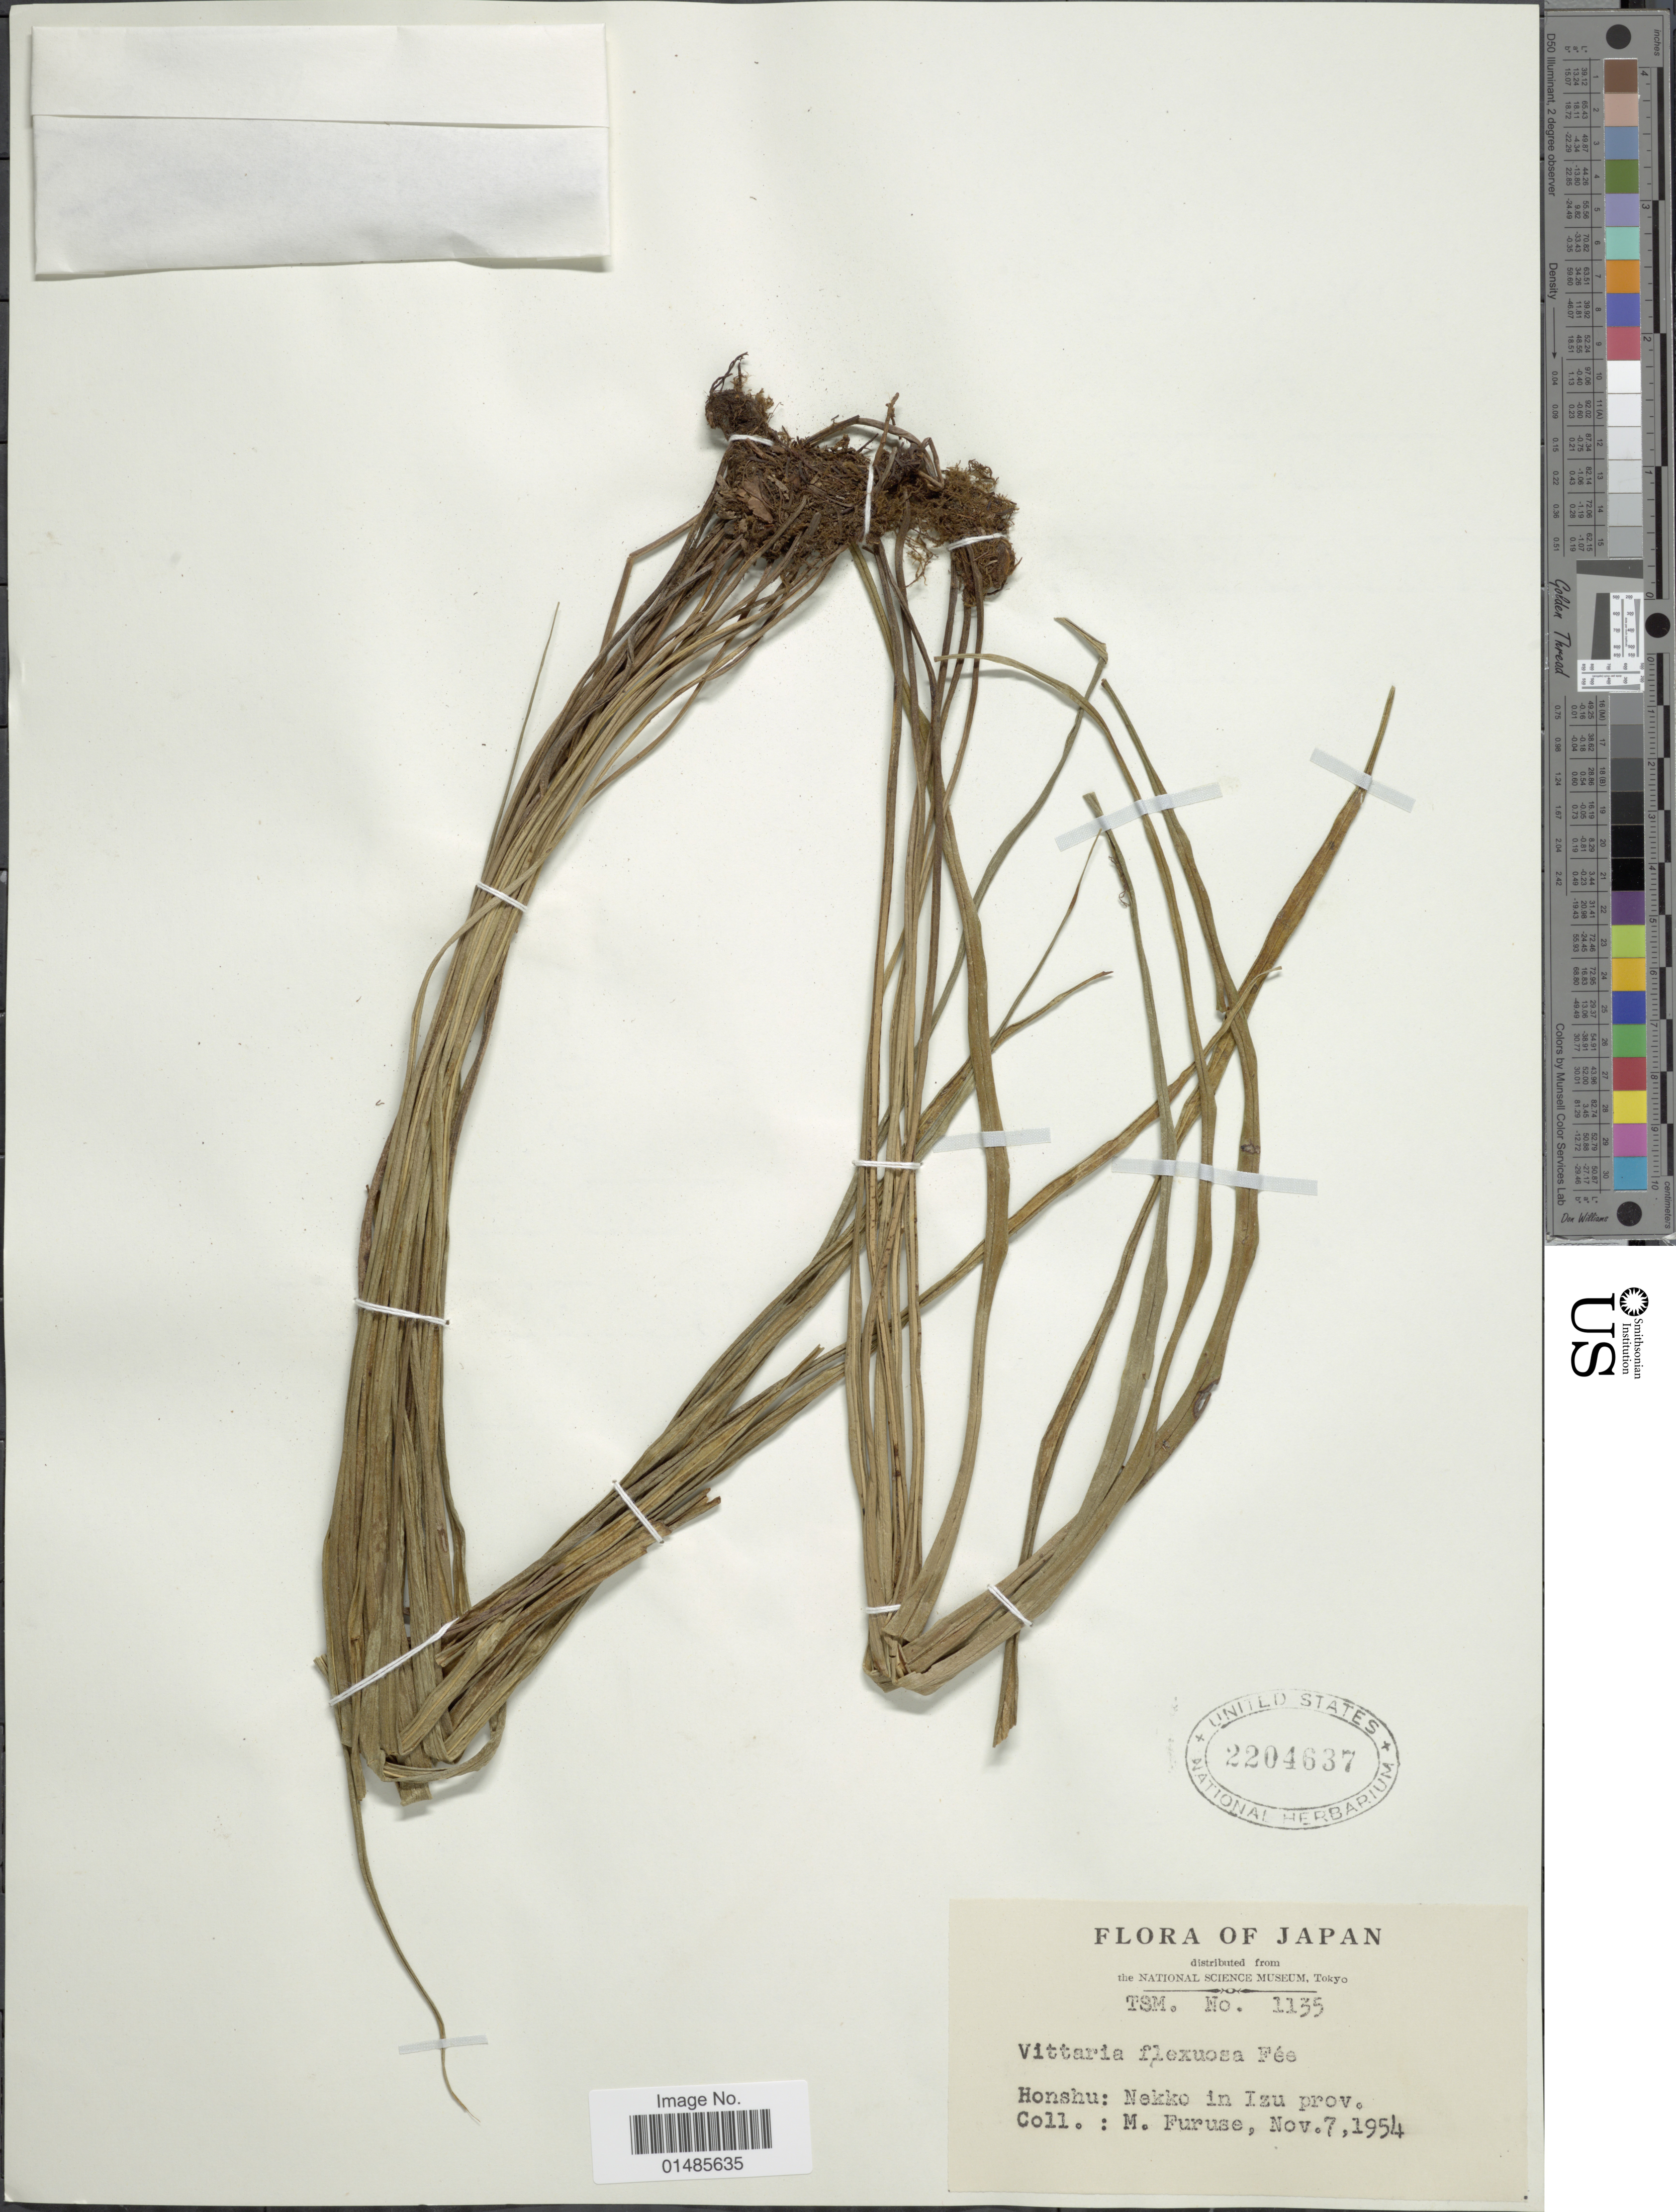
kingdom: Plantae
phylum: Tracheophyta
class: Polypodiopsida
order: Polypodiales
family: Pteridaceae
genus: Haplopteris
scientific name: Haplopteris flexuosa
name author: (Fée) E.H. Crane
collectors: M. Furuse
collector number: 1135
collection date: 1954-11-07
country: Japan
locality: Honshu: Nakko in Izu prov.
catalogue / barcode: US 2204637